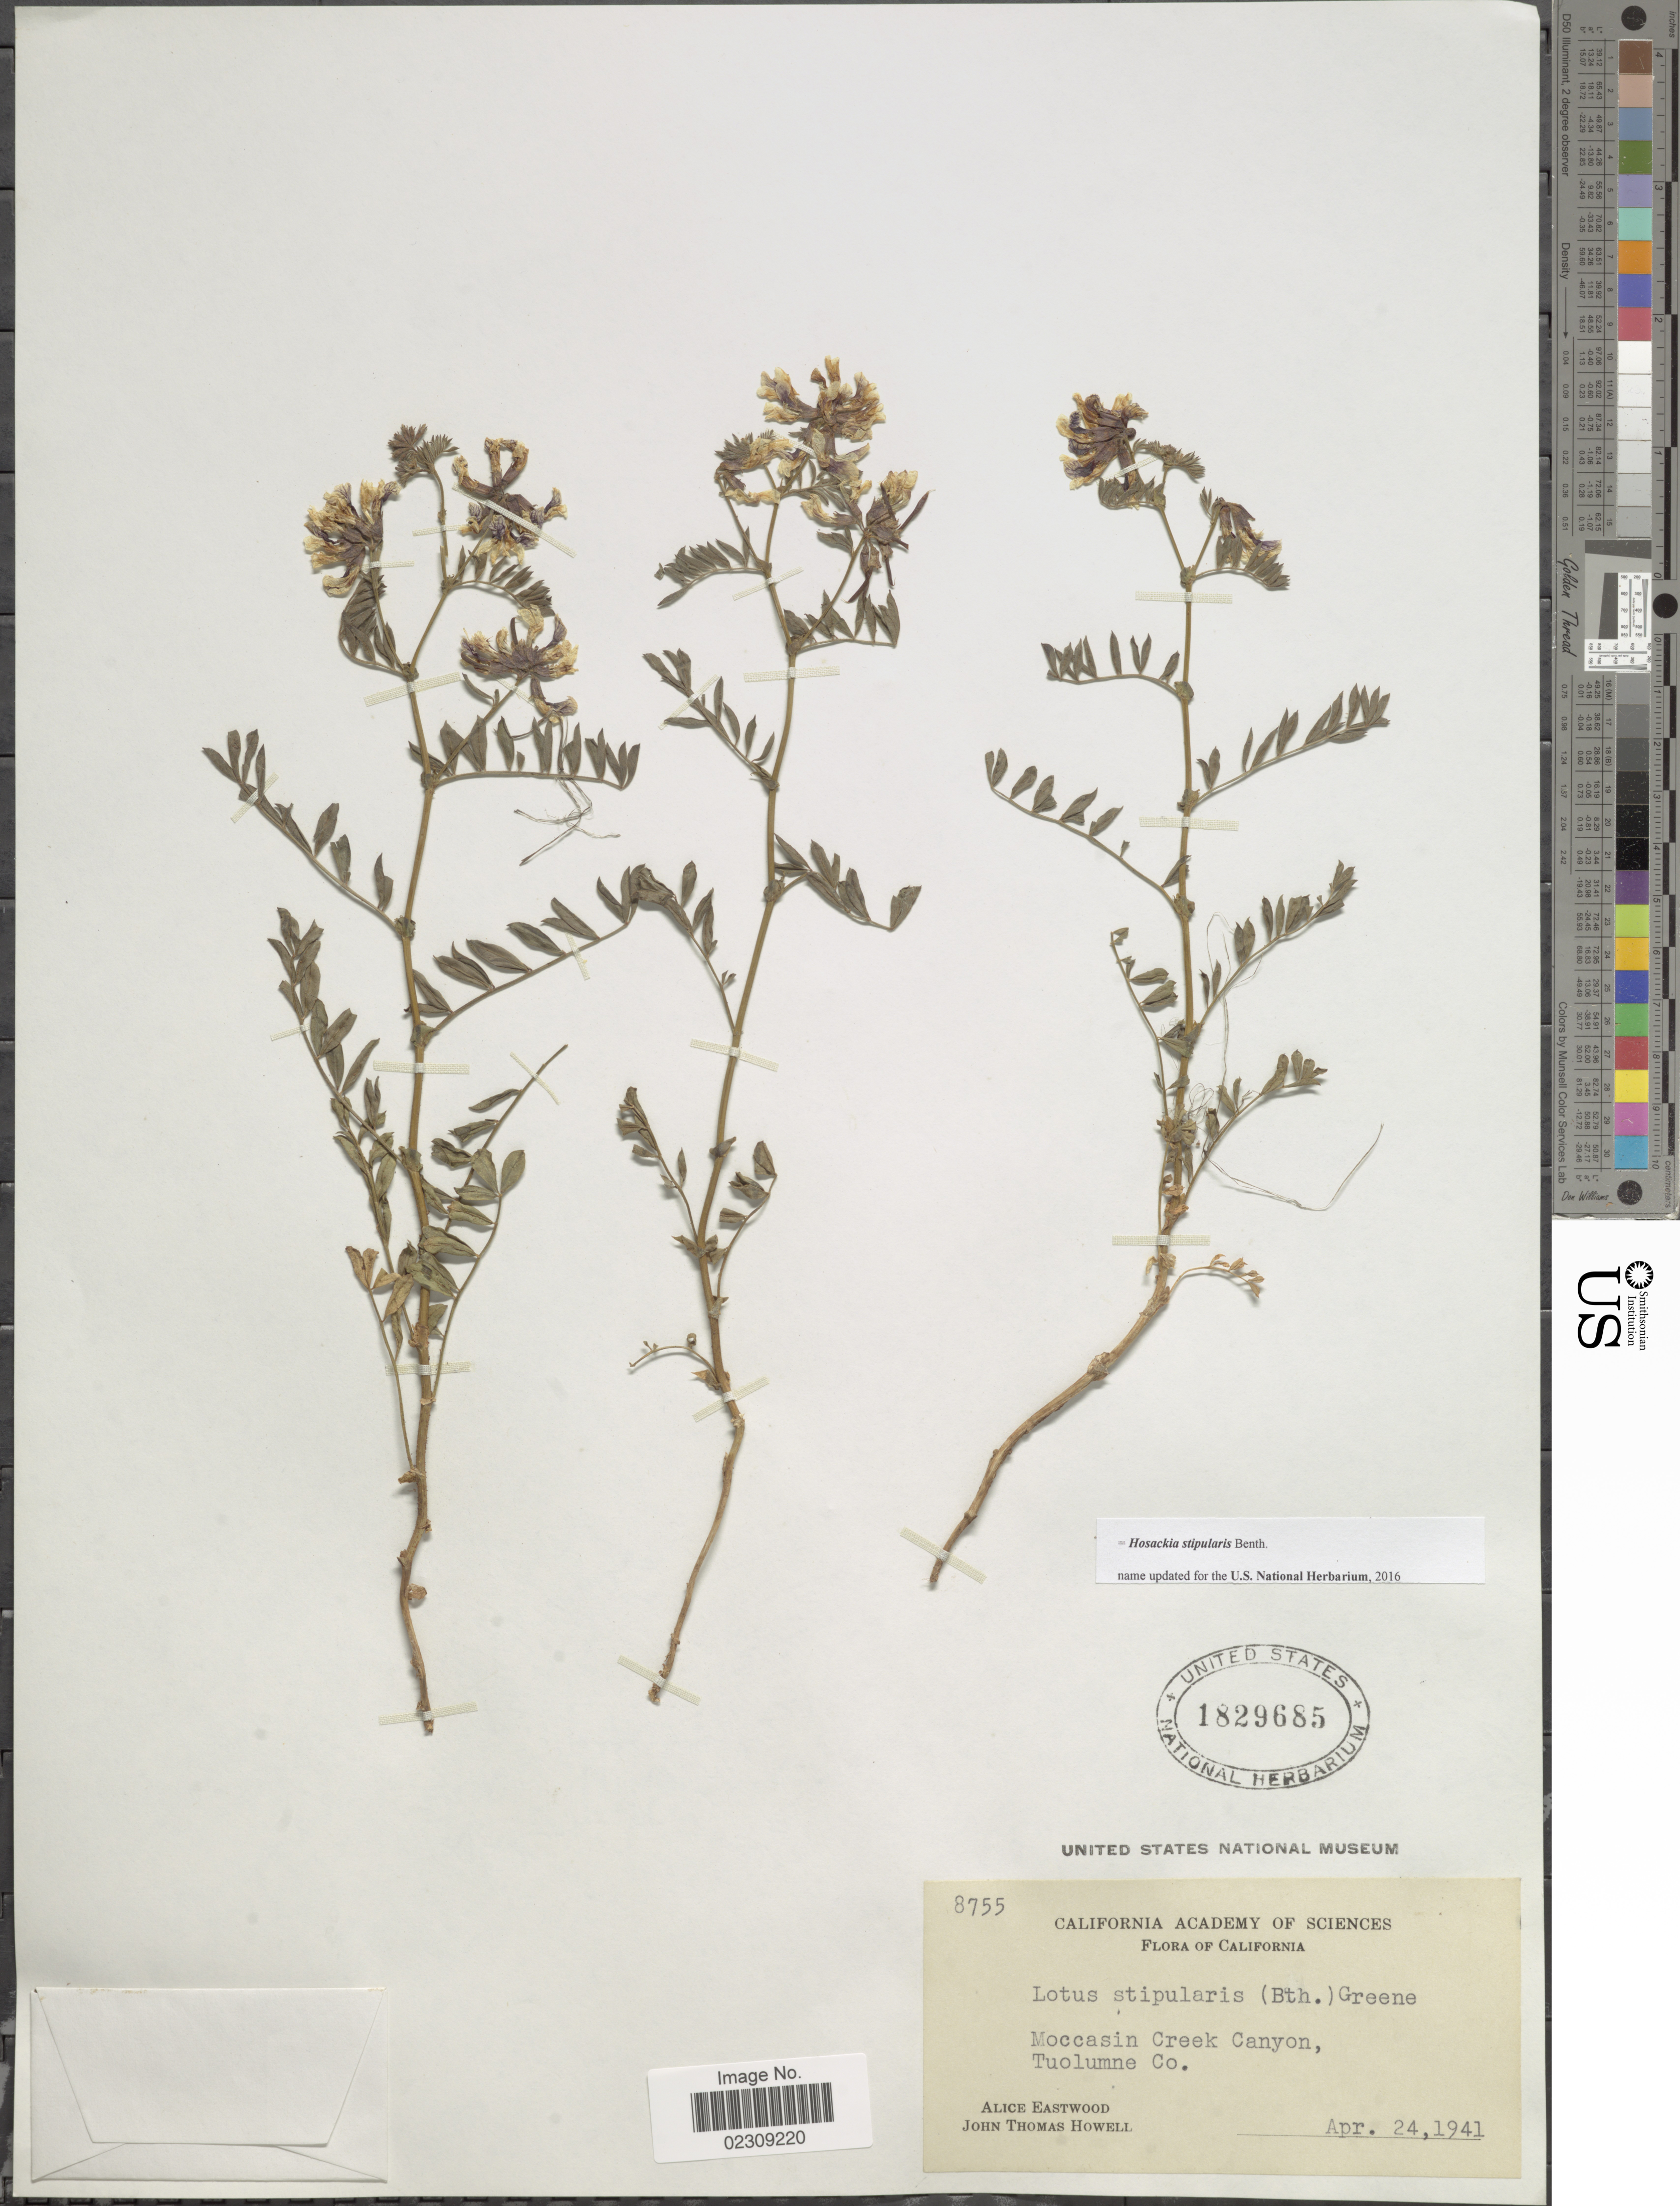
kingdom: Plantae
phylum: Tracheophyta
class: Magnoliopsida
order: Fabales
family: Fabaceae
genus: Hosackia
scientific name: Hosackia stipularis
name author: Benth.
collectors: A. Eastwood & J. T. Howell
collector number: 8755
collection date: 1941-04-24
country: United States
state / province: California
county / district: Tuolumne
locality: Moccasin Creek Canyon, Tuolumne Co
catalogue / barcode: US 1829685